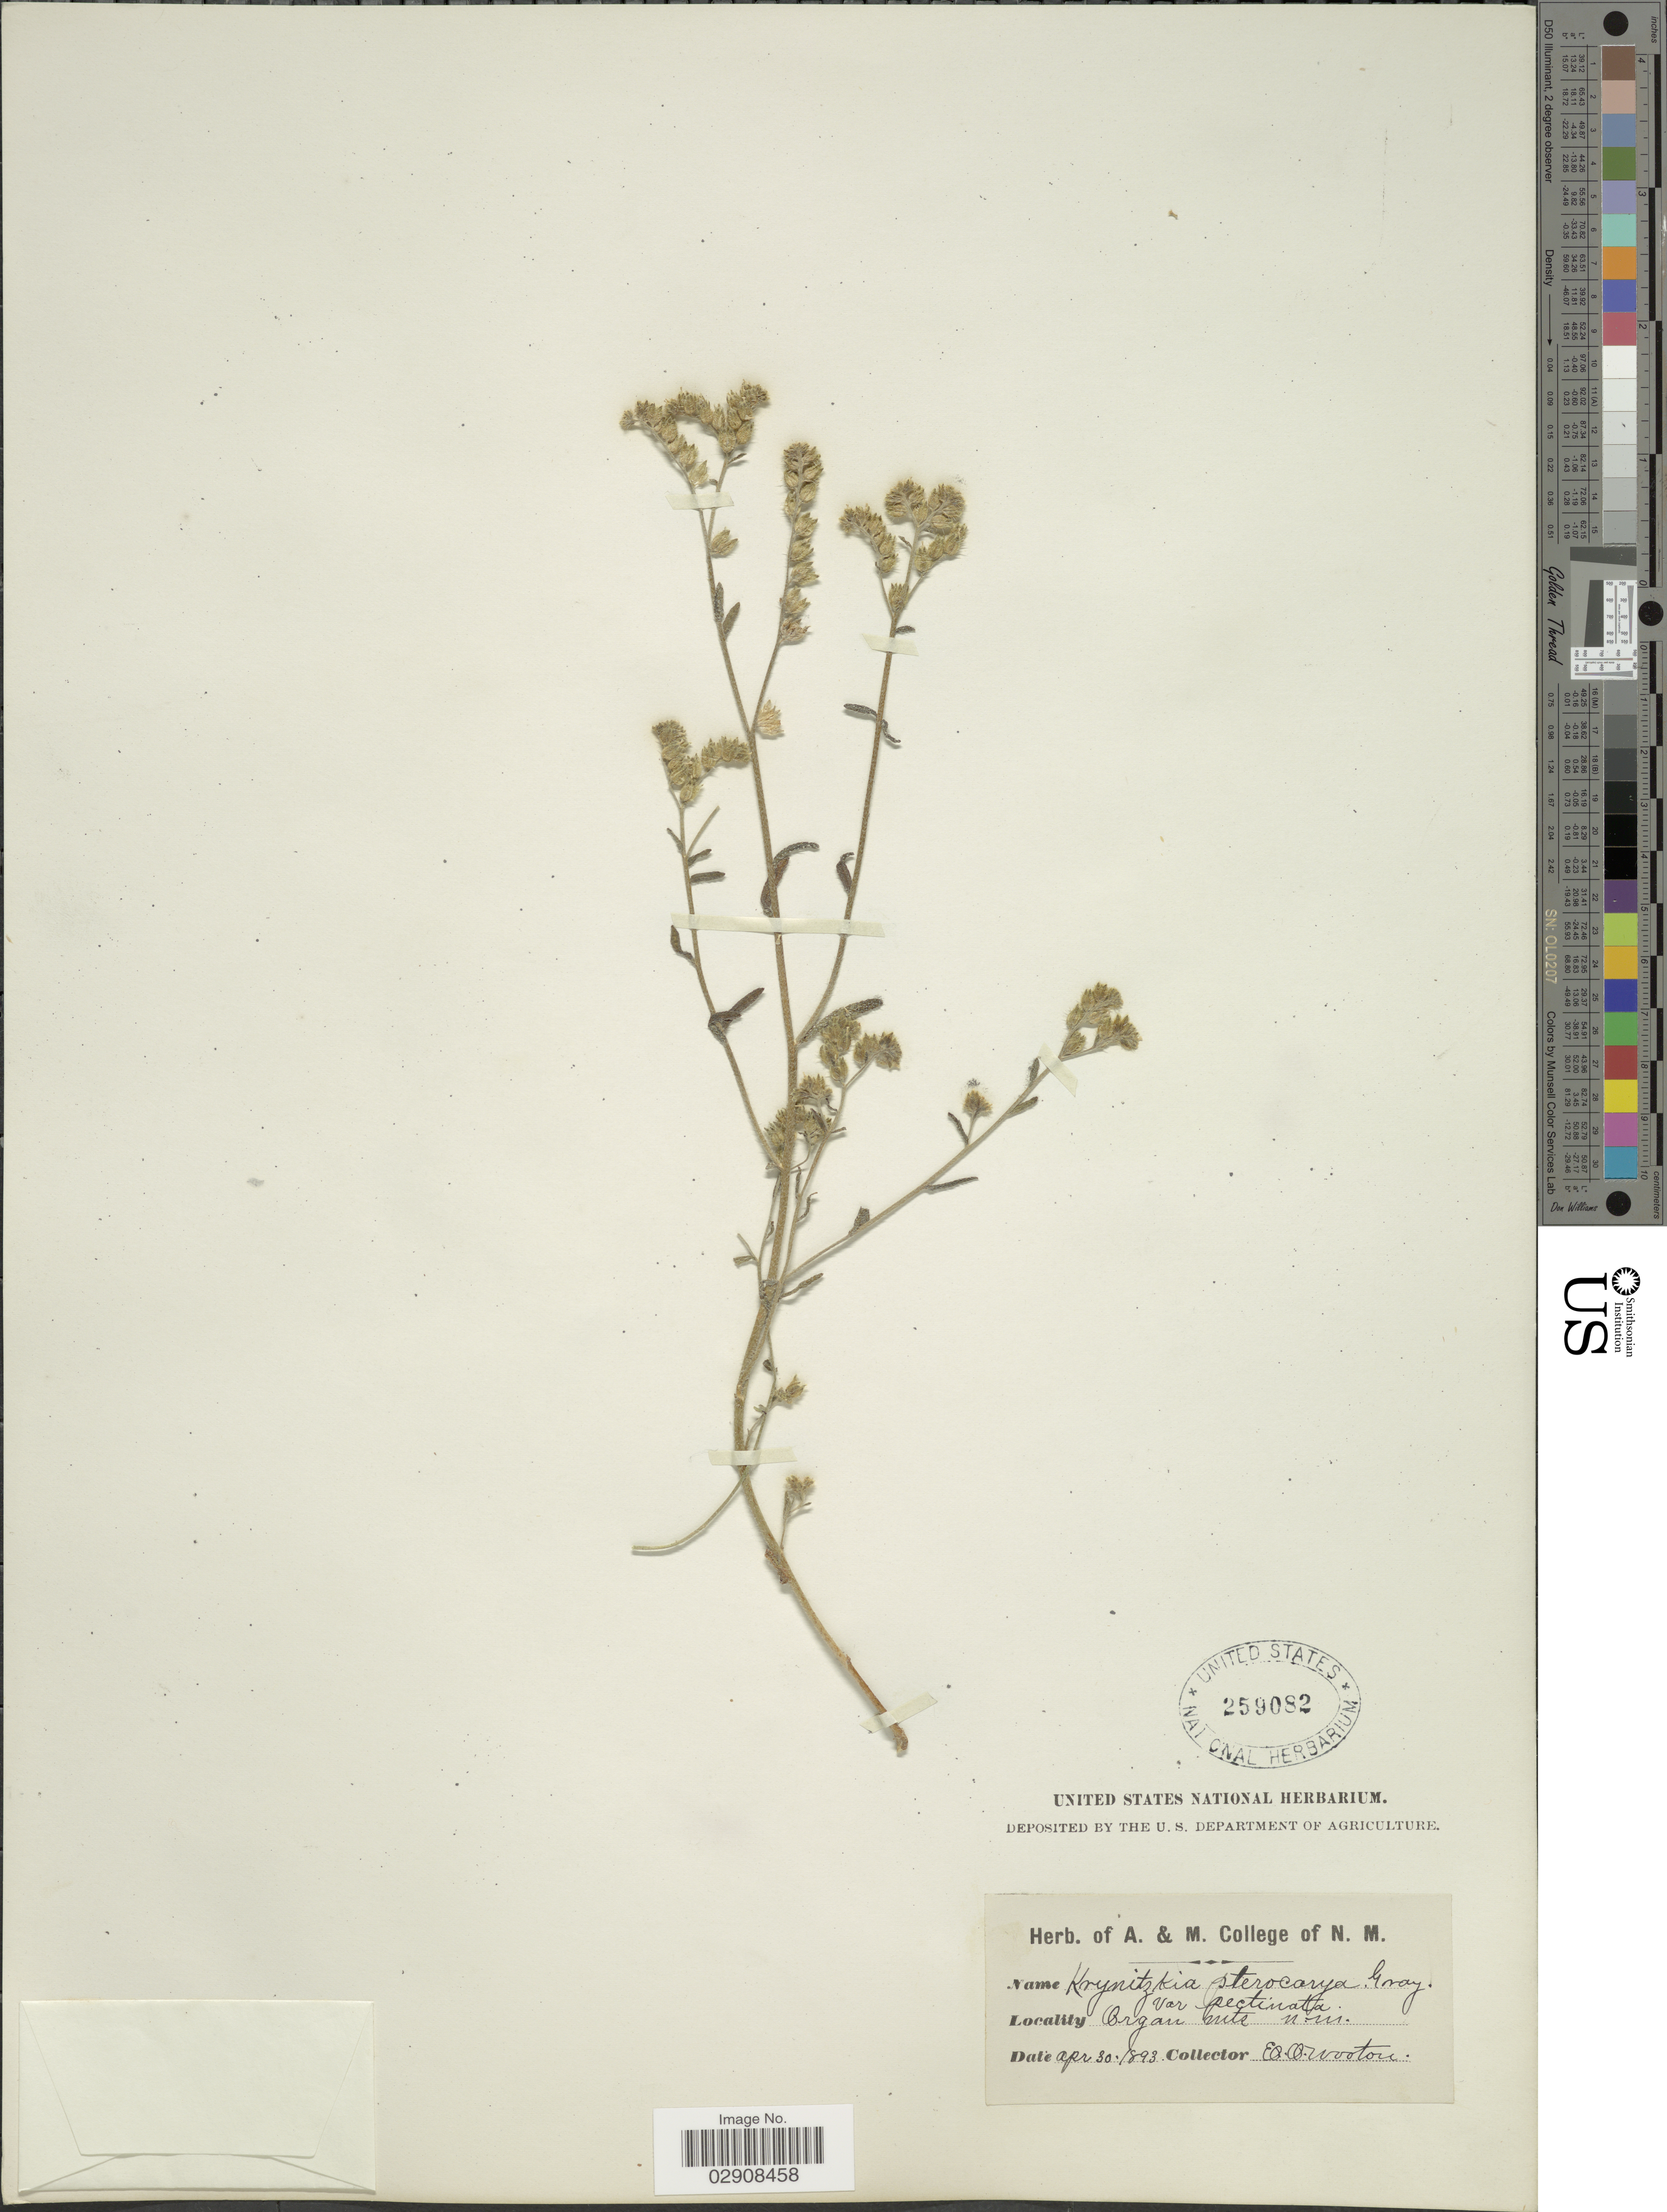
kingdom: Plantae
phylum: Tracheophyta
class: Magnoliopsida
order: Boraginales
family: Boraginaceae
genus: Cryptantha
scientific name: Cryptantha pterocarya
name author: (Torr.) Greene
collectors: E. O. Wooton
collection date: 1893-04-30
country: United States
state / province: New Mexico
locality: Organ Mts.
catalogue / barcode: US 259082